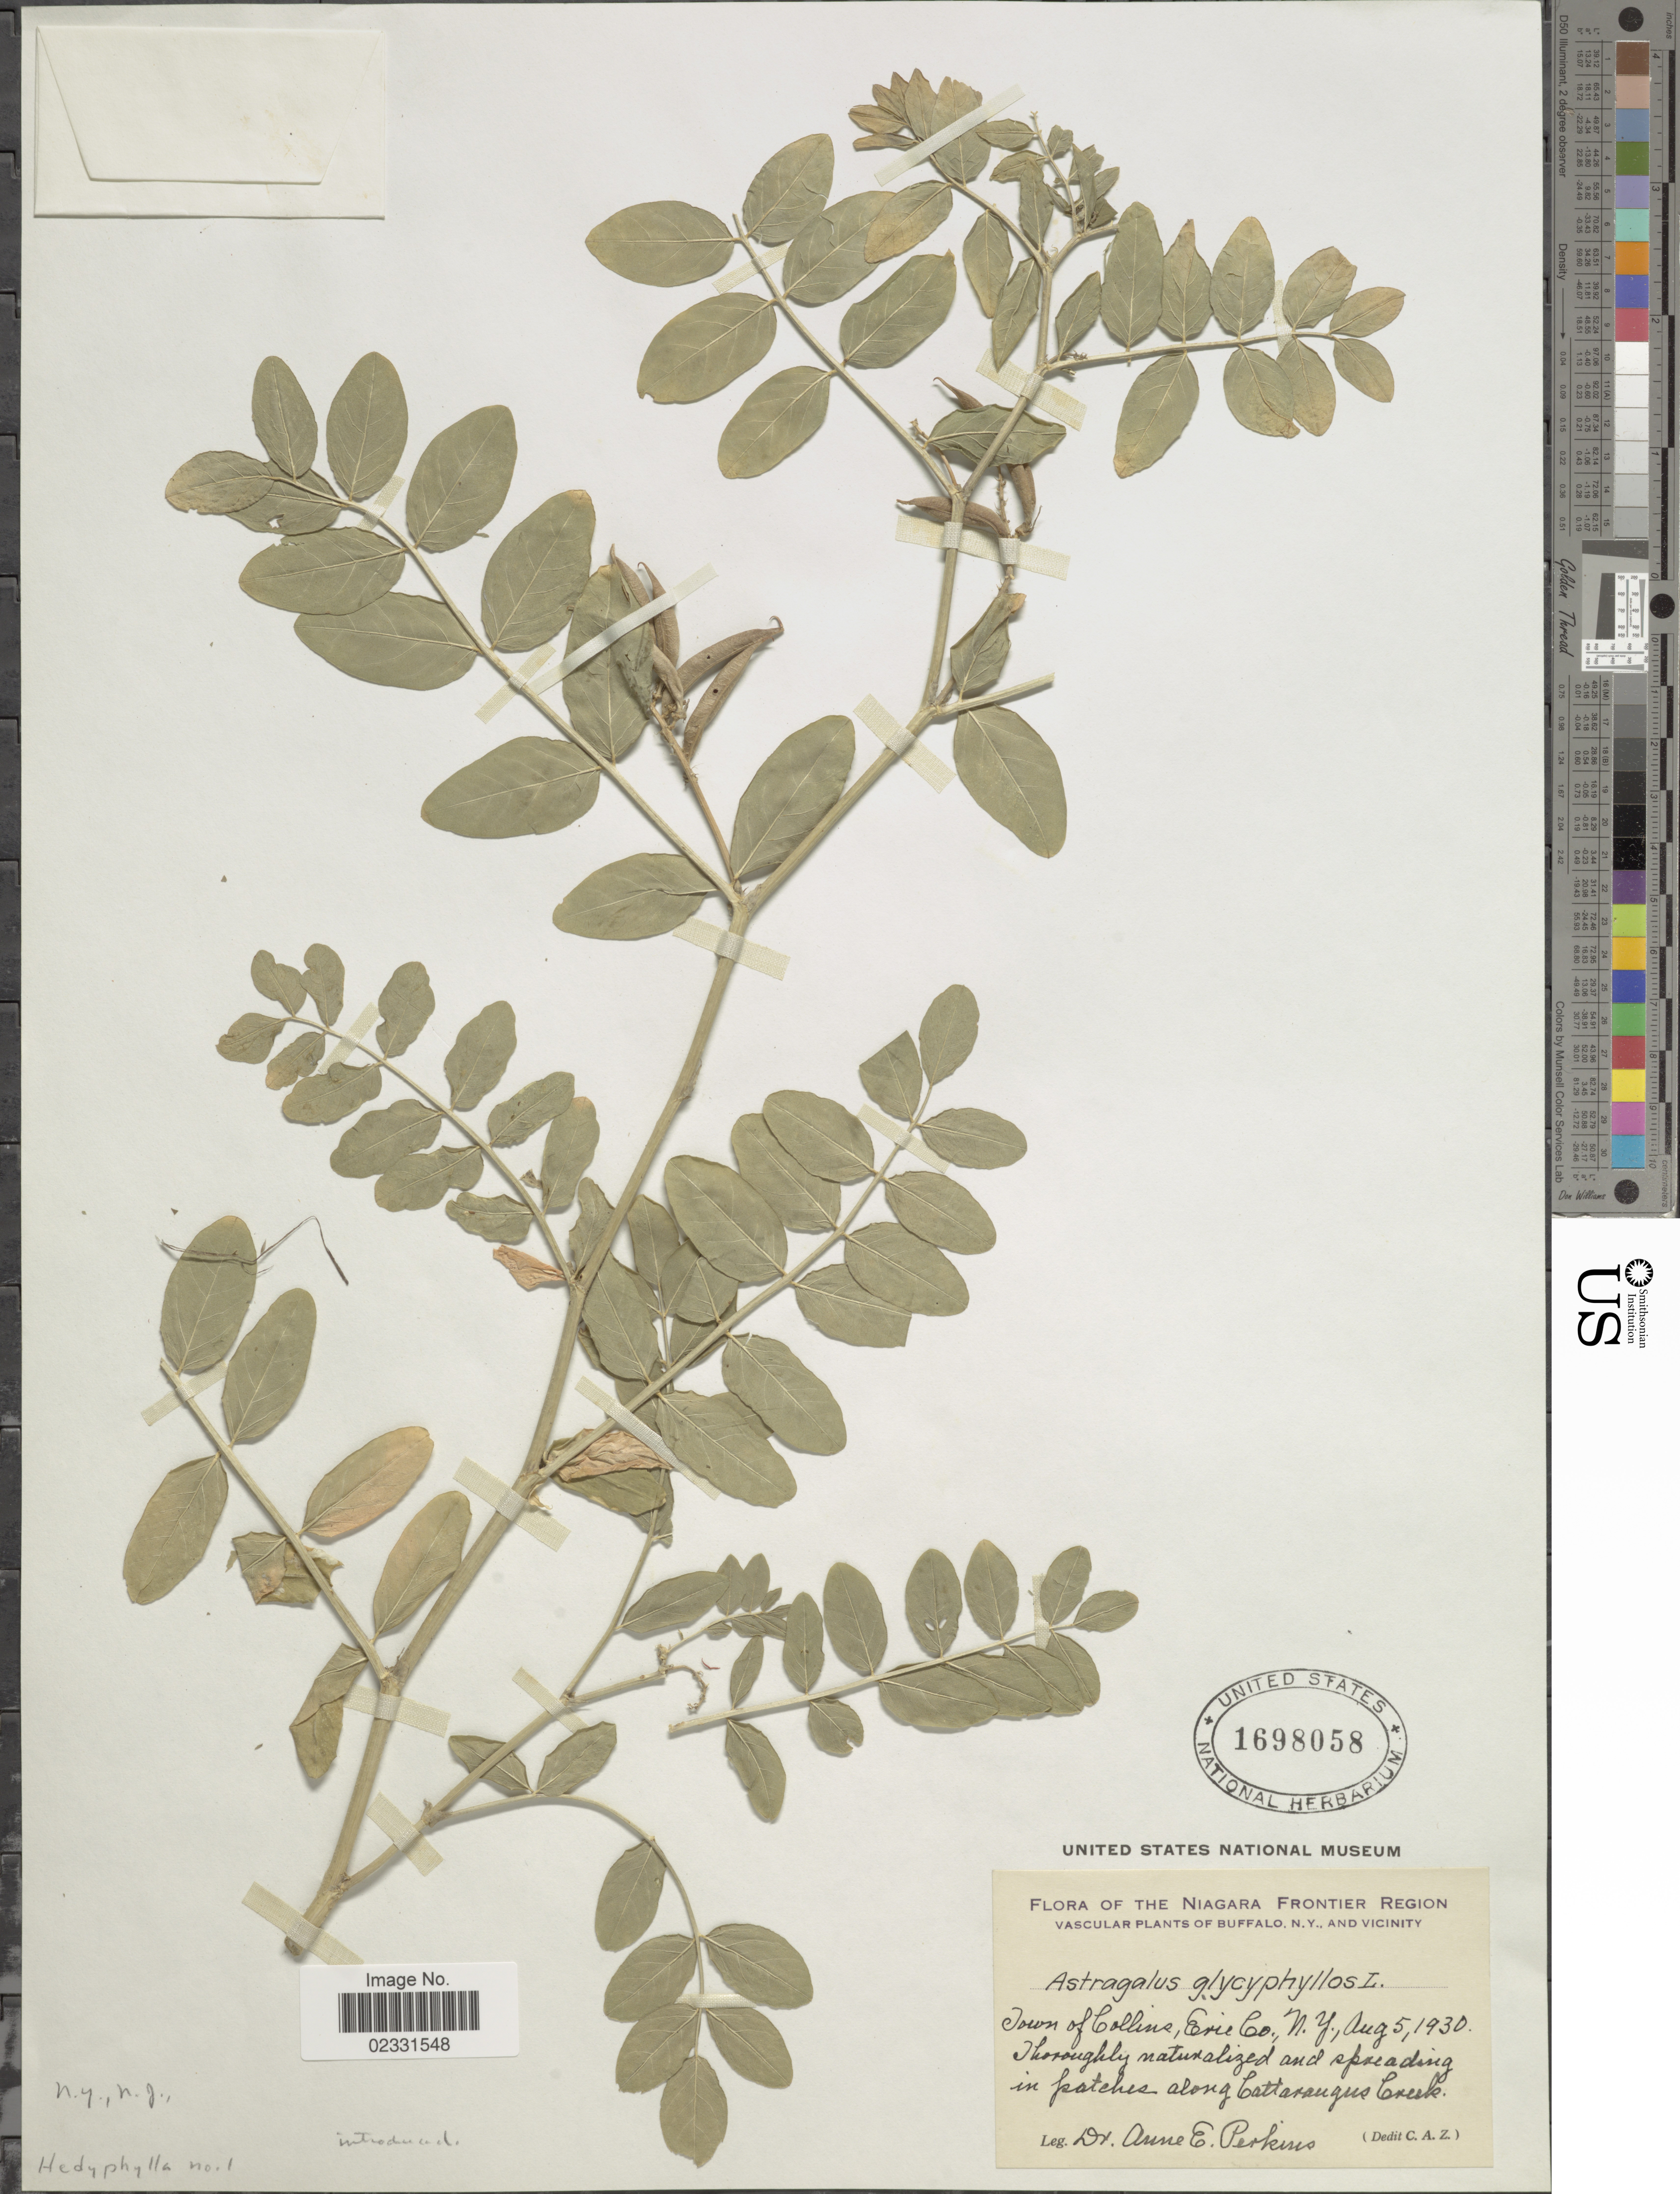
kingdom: Plantae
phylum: Tracheophyta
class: Magnoliopsida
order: Fabales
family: Fabaceae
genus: Astragalus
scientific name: Astragalus glycyphyllos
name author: L.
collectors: A. E. Perkins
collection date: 1930-08-05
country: United States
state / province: New York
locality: The Niagara Frontier Region, N.Y. and Vicinity, Town of Collins, Erie Co., N.Y.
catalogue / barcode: US 1698058